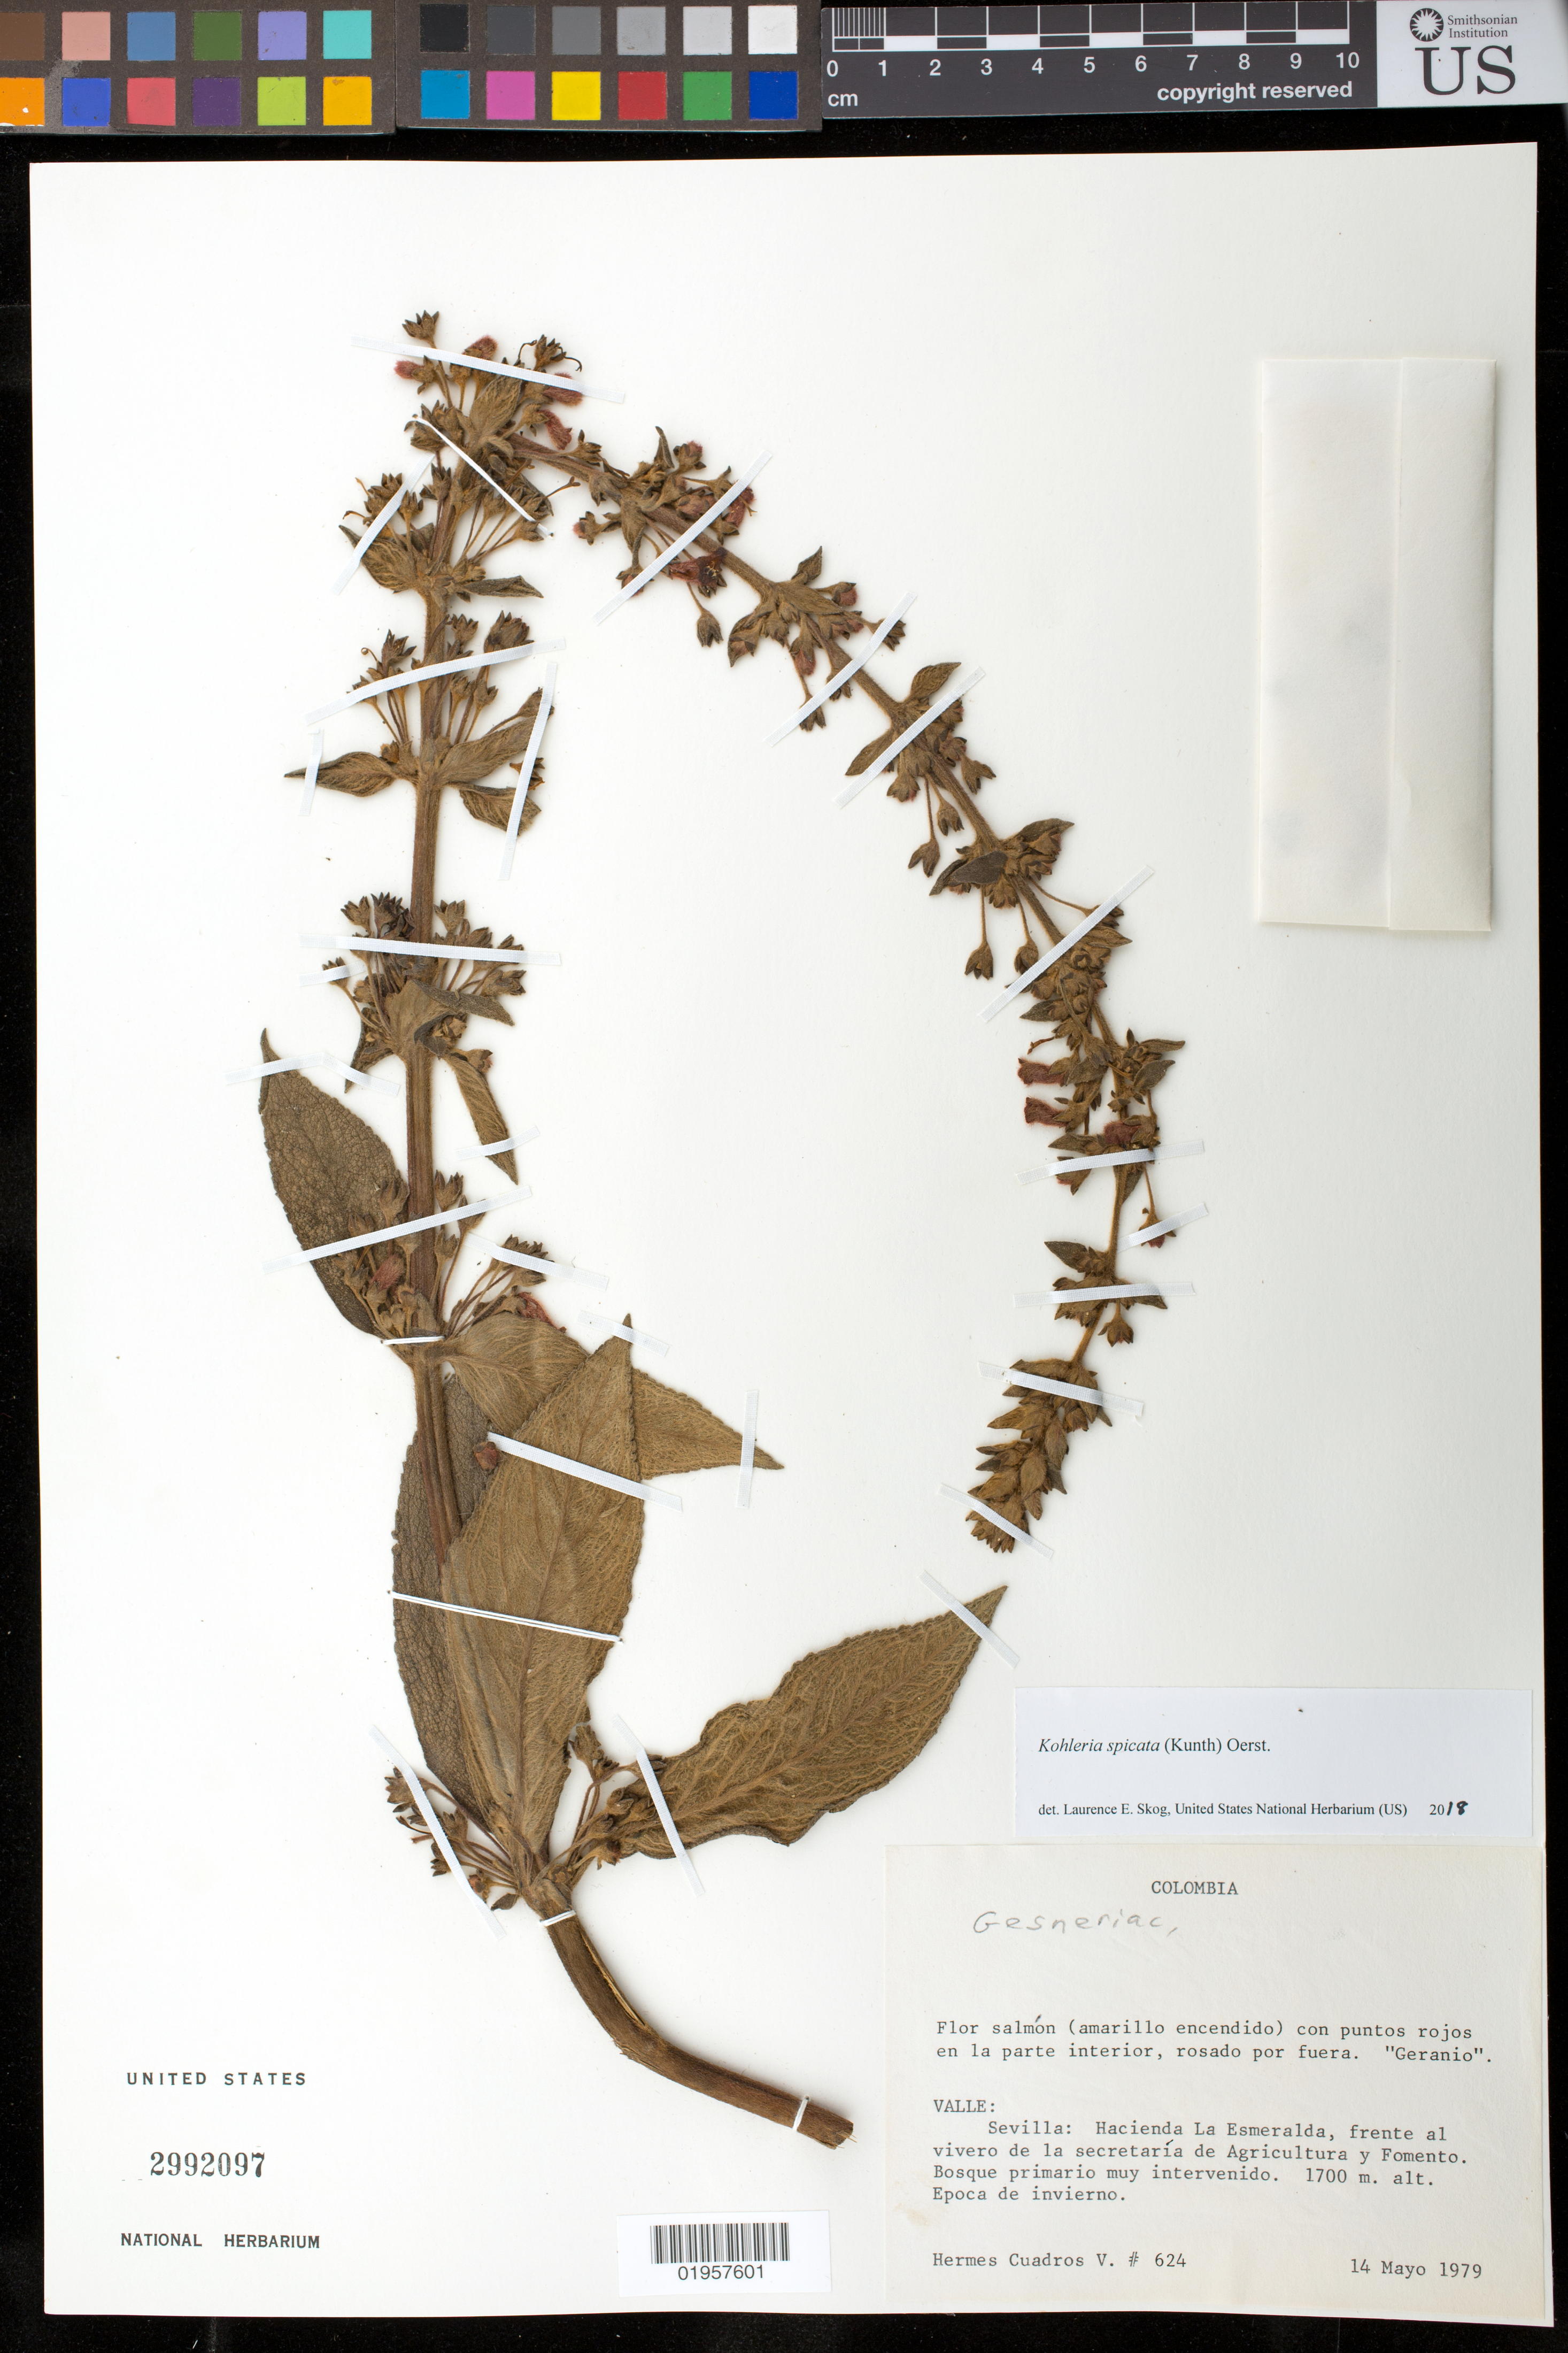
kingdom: Plantae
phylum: Tracheophyta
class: Magnoliopsida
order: Lamiales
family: Gesneriaceae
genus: Kohleria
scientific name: Kohleria spicata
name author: (Kunth) Oerst.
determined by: Skog, Laurence E.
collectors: H. Cuadros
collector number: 624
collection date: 1979-05-14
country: Colombia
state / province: Valle del Cauca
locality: Sevilla: Hacienda La Esmeralda, frente al vivero de la secretaría de Agricultura y Fomento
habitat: Bosque primario muy intervenido. Epoca de invierno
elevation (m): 1700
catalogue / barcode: US 2992097